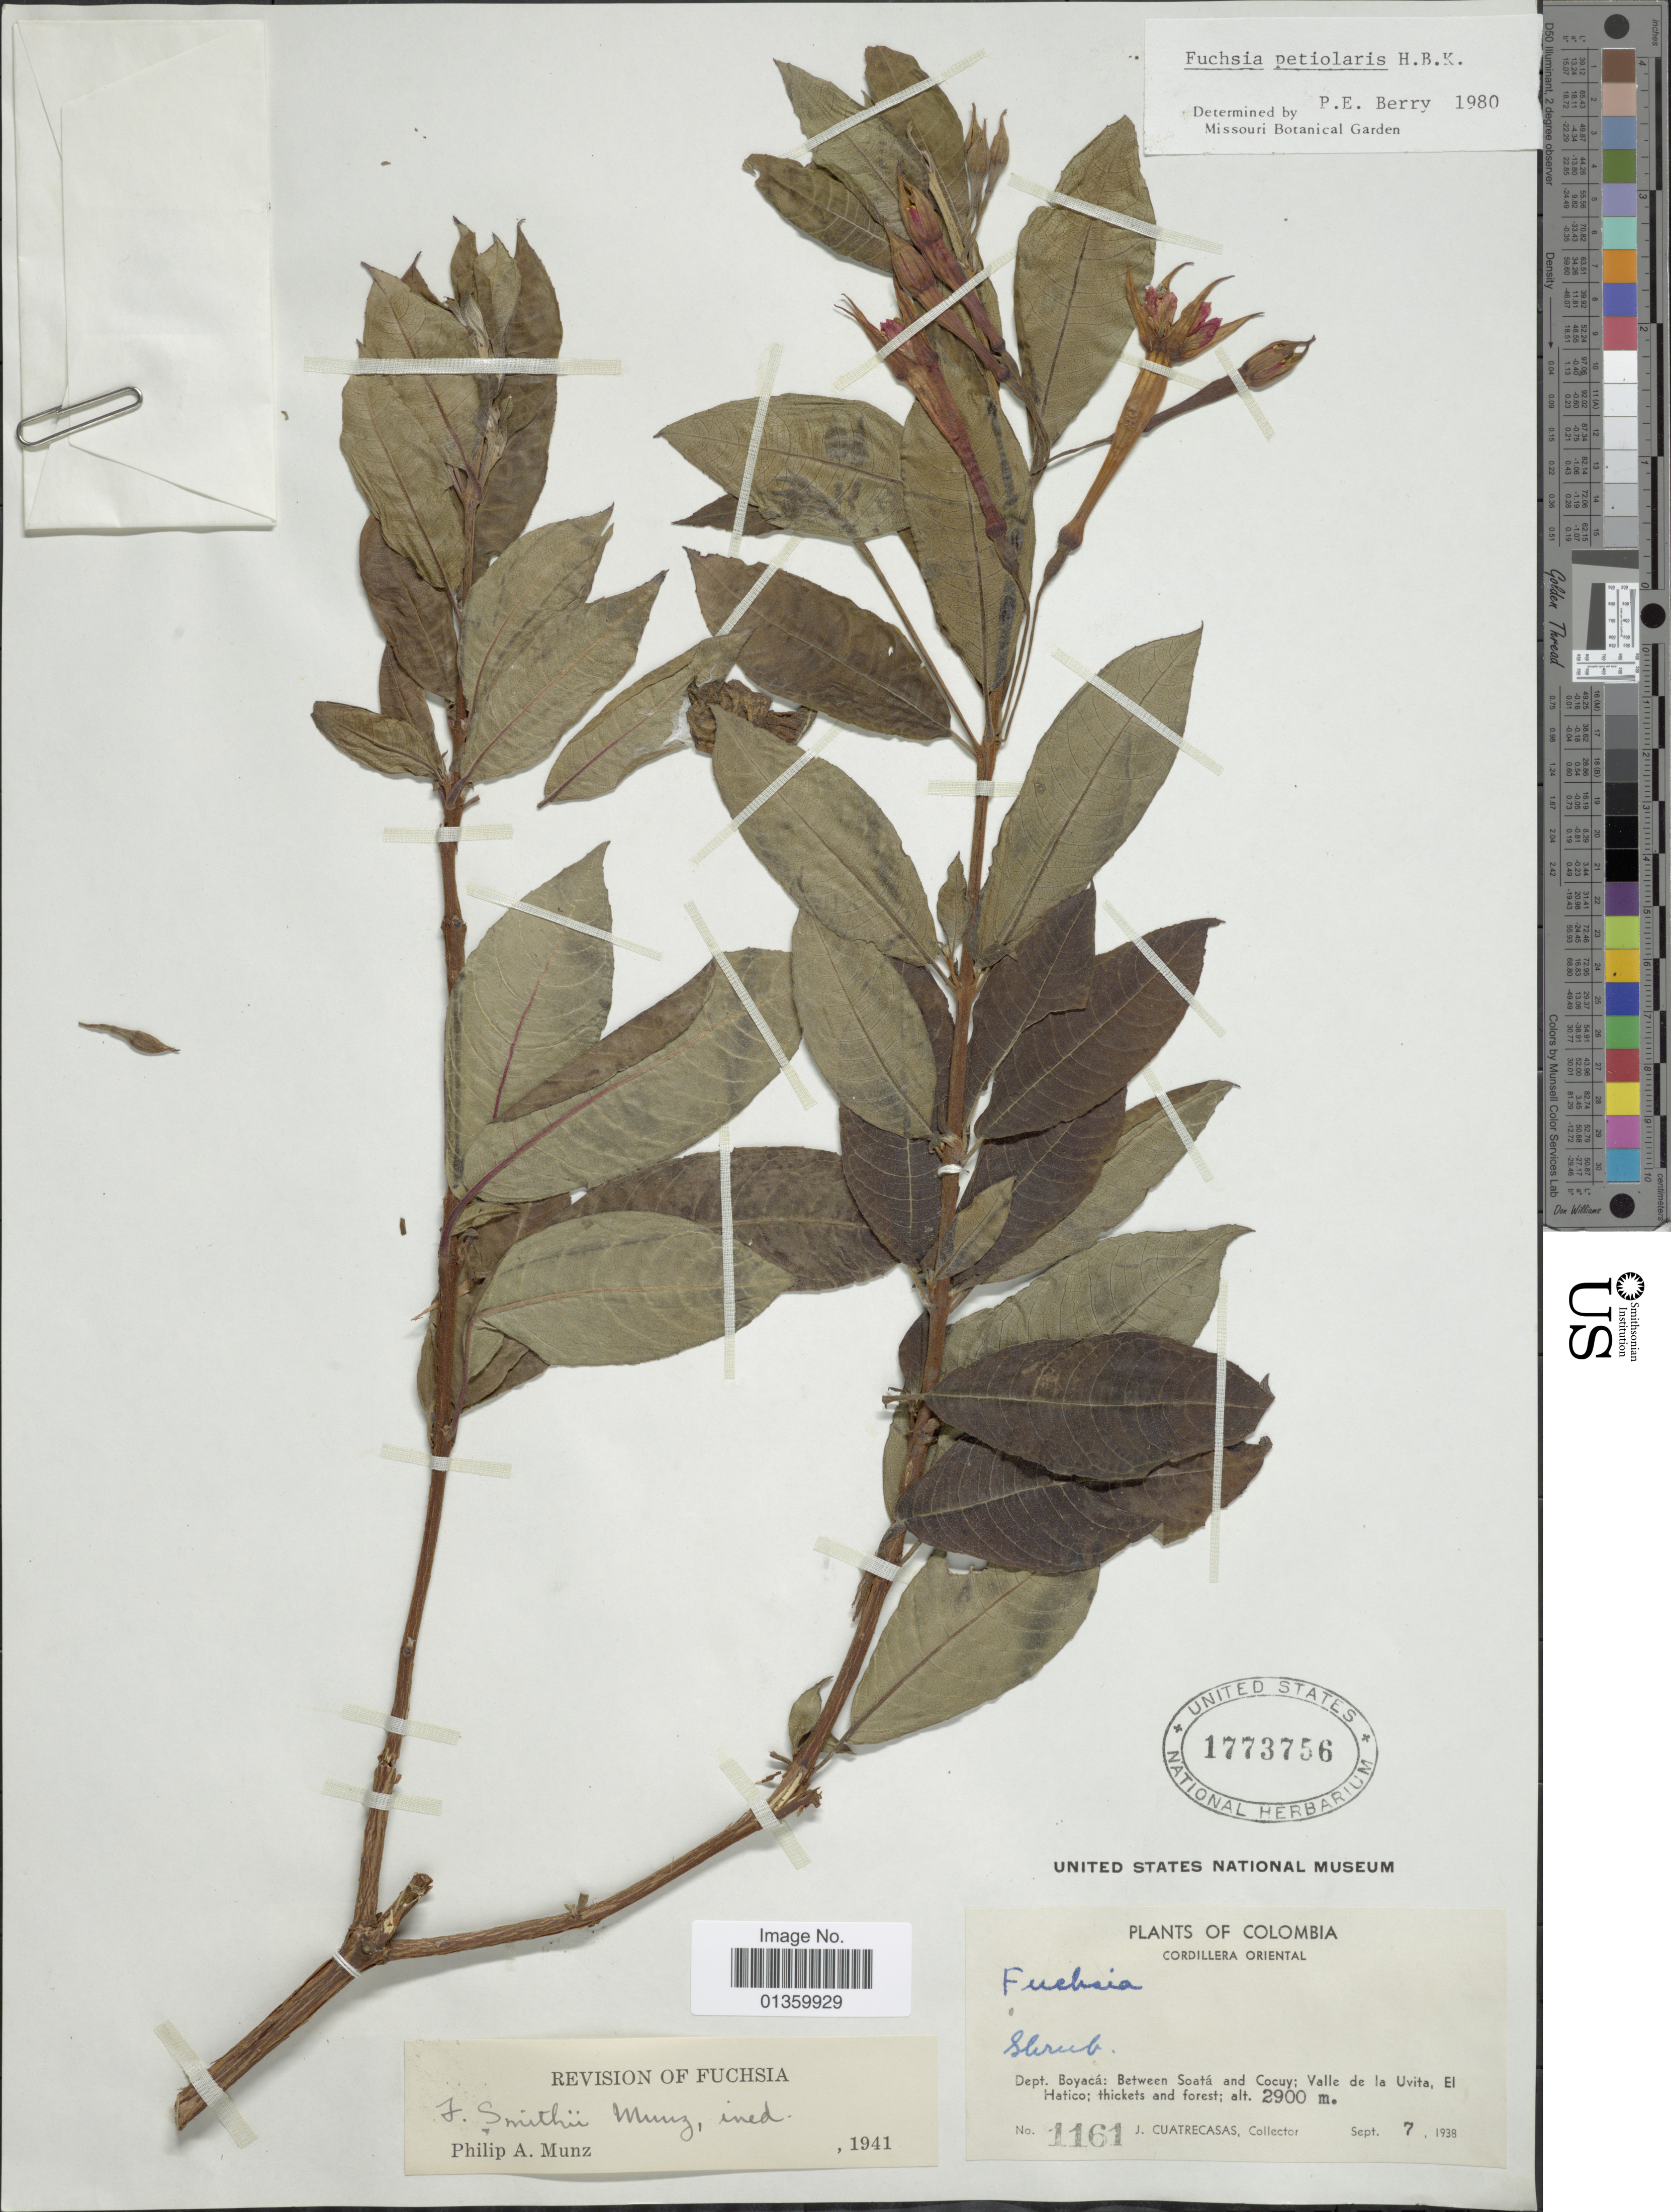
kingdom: Plantae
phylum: Tracheophyta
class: Magnoliopsida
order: Myrtales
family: Onagraceae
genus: Fuchsia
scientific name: Fuchsia petiolaris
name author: Kunth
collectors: J. Cuatrecasas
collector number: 1161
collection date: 1938-09-07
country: Colombia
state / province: Boyacá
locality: Between Soatá and Cocuy: Valle de la Uvita, El Hatico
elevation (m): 2900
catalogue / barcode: US 1773756